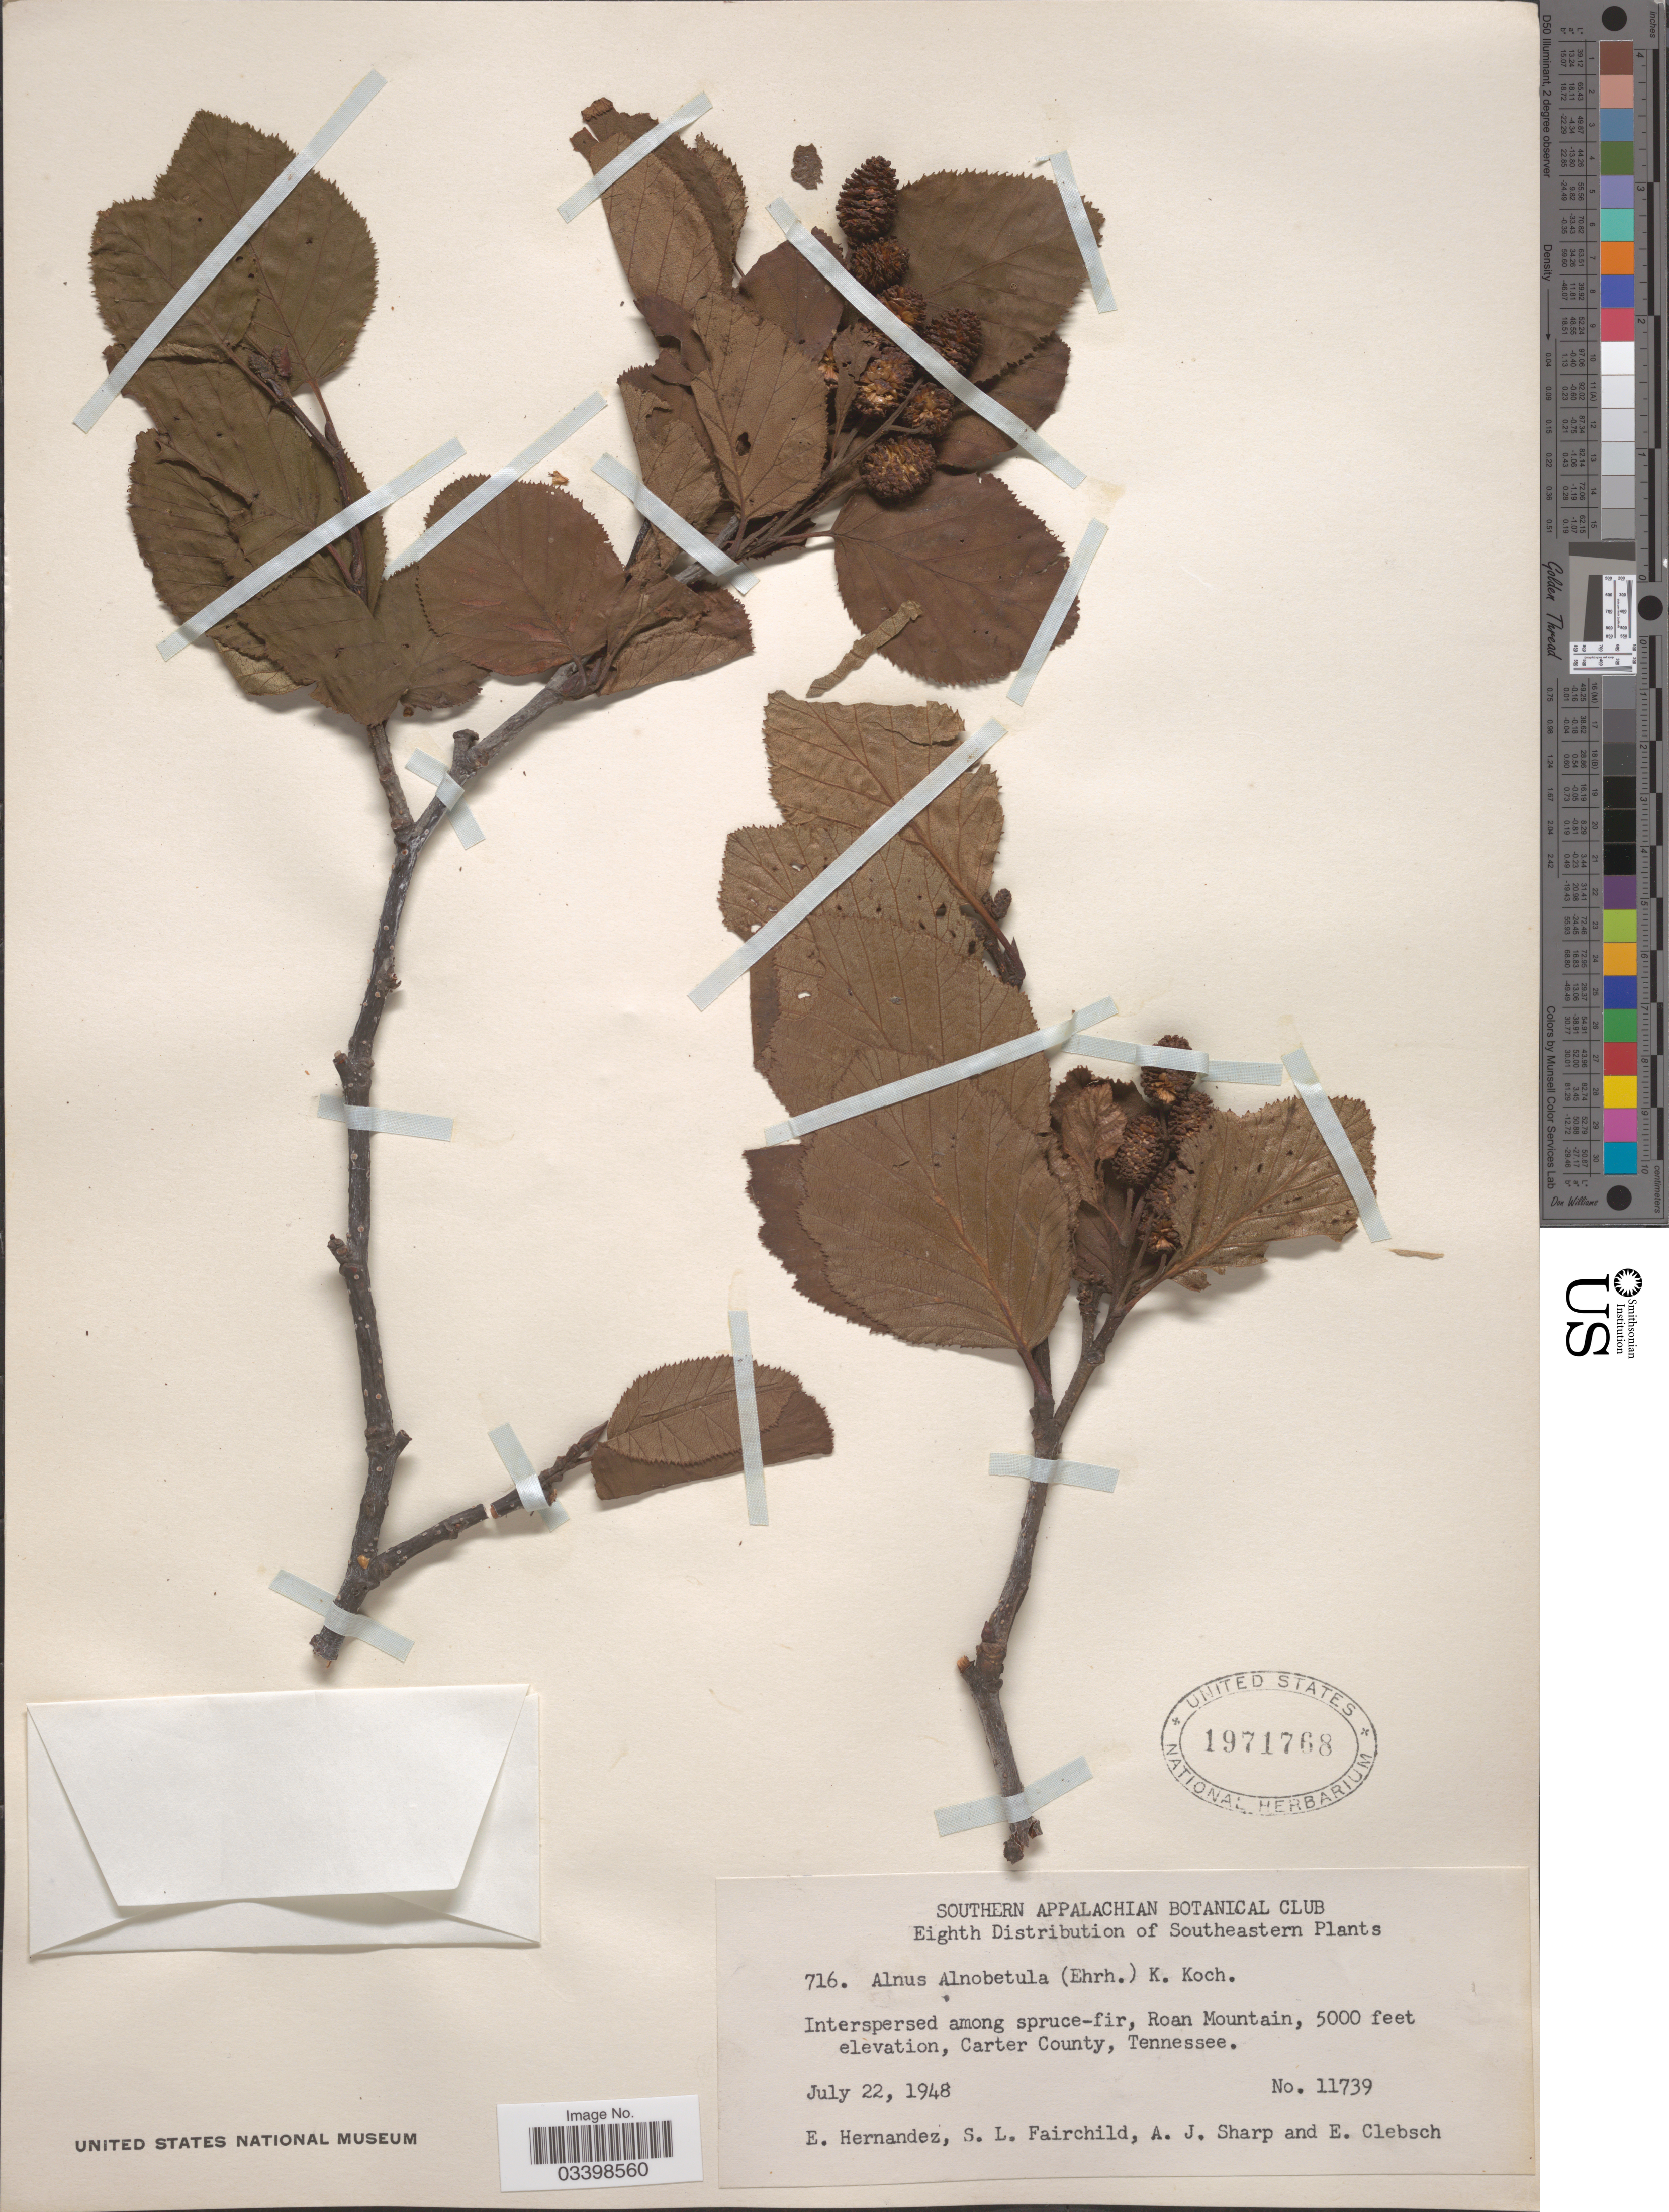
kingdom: Plantae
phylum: Tracheophyta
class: Magnoliopsida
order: Fagales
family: Betulaceae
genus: Alnus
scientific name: Alnus viridis subsp. crispa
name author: (Aiton) Turrill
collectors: E. Hernandez, S. Fairchild, A. J. Sharp & E. Clebsch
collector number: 716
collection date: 1948-07-22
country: United States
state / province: Tennessee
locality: Roan Mountain, Carter County.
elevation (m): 1524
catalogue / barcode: US 1971768